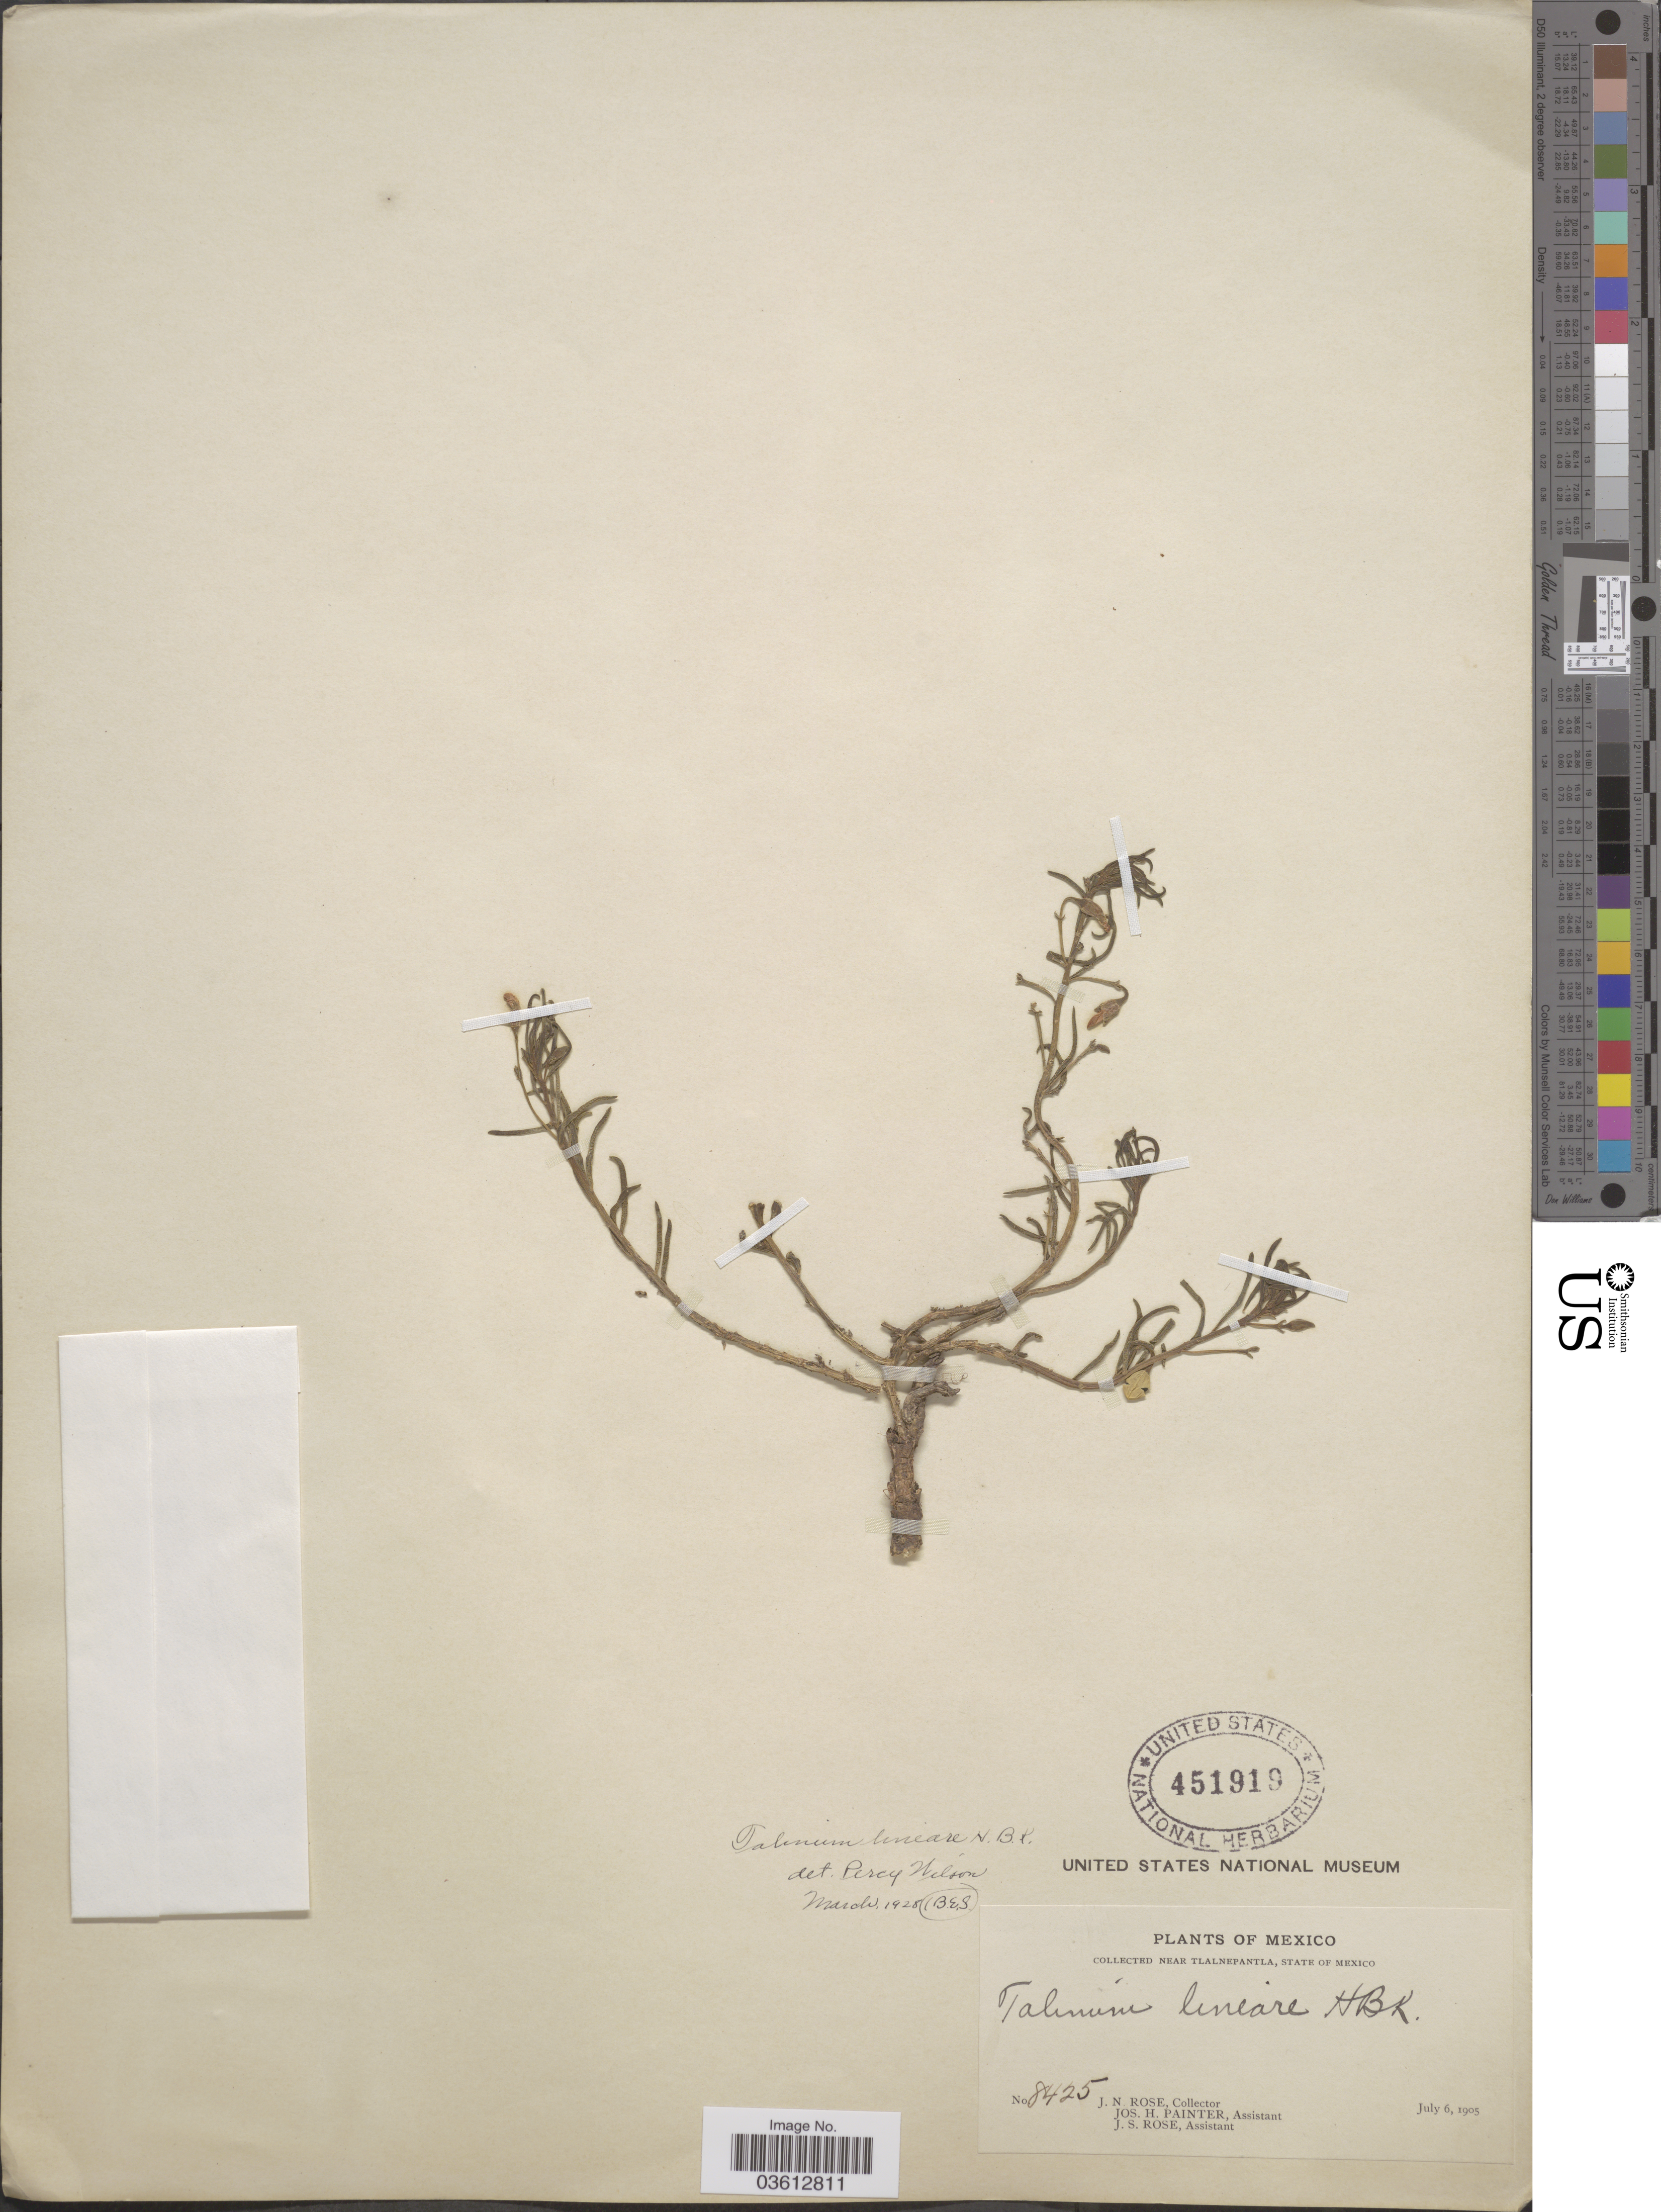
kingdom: Plantae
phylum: Tracheophyta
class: Magnoliopsida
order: Caryophyllales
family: Talinaceae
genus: Talinum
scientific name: Talinum lineare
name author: Kunth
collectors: J. N. Rose, J. H. Painter & J. S. Rose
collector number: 8425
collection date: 1905-07-06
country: Mexico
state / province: México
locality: Near Tlalnepantla.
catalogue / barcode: US 451919